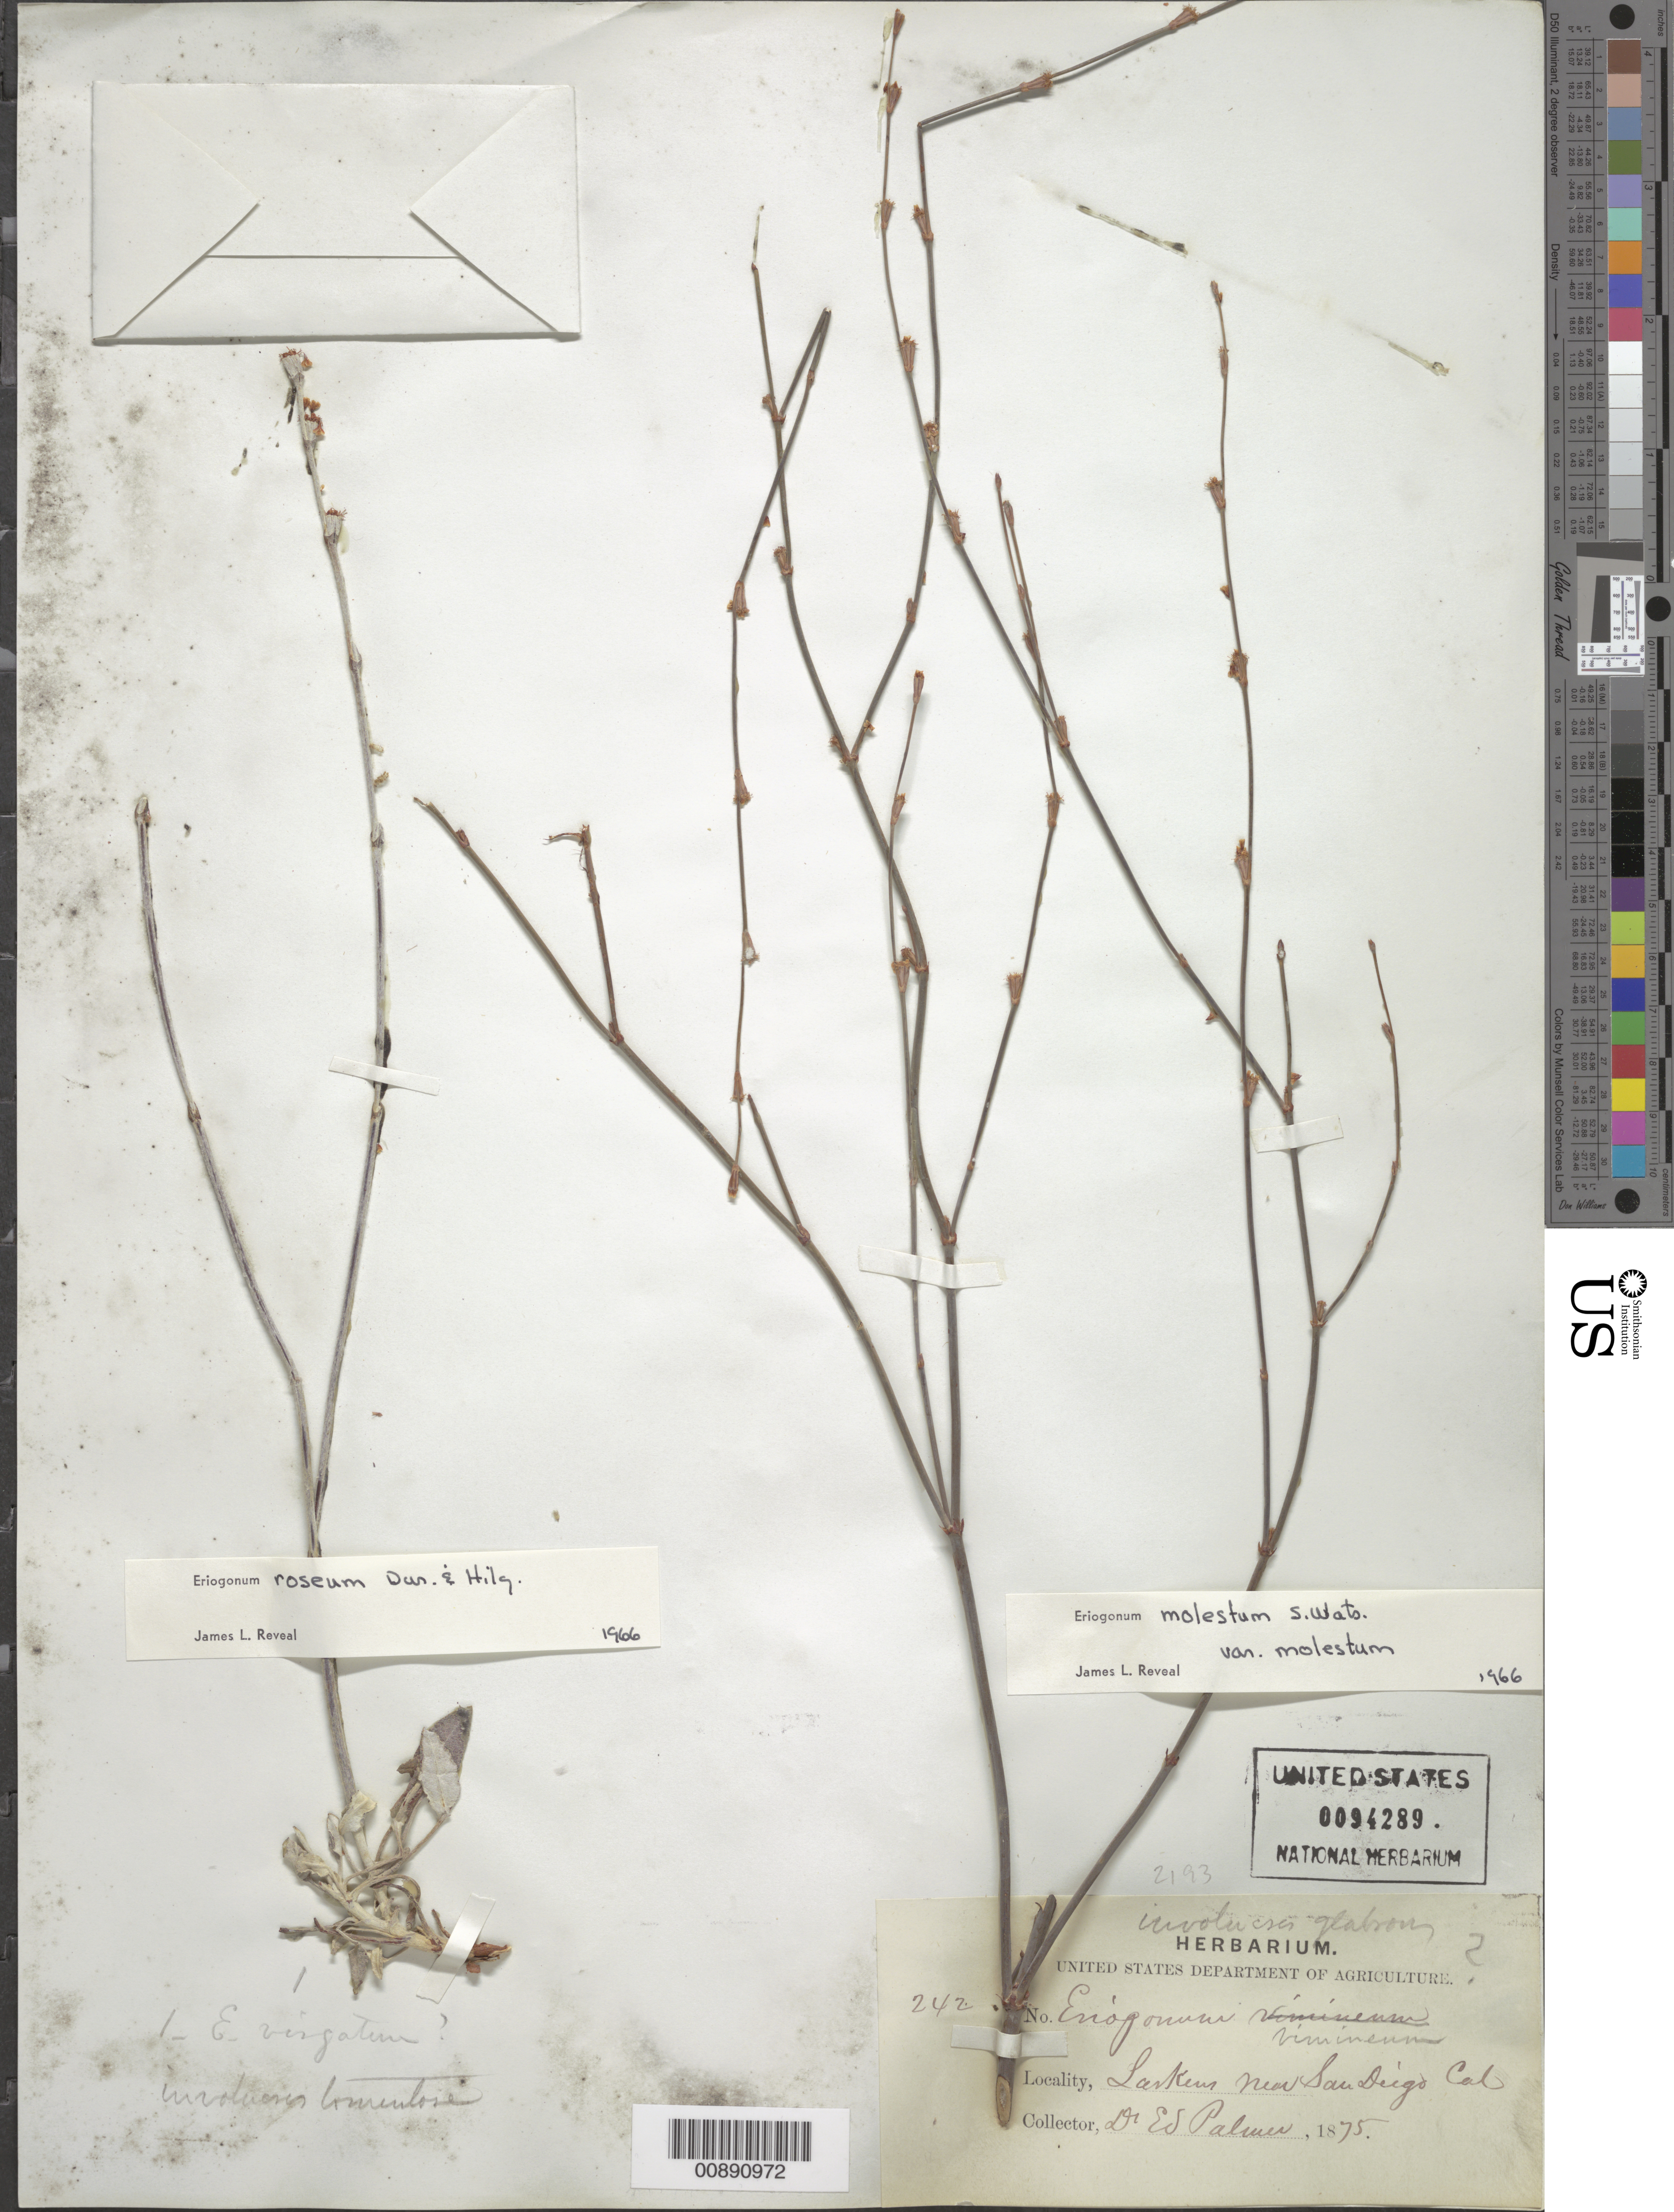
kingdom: Plantae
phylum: Tracheophyta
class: Magnoliopsida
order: Caryophyllales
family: Polygonaceae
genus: Eriogonum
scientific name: Eriogonum molestum var. molestum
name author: S. Watson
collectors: E. Palmer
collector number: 242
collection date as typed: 1875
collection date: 1875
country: United States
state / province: California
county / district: San Diego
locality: Larkens near San Diego, California.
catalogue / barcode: US 94289